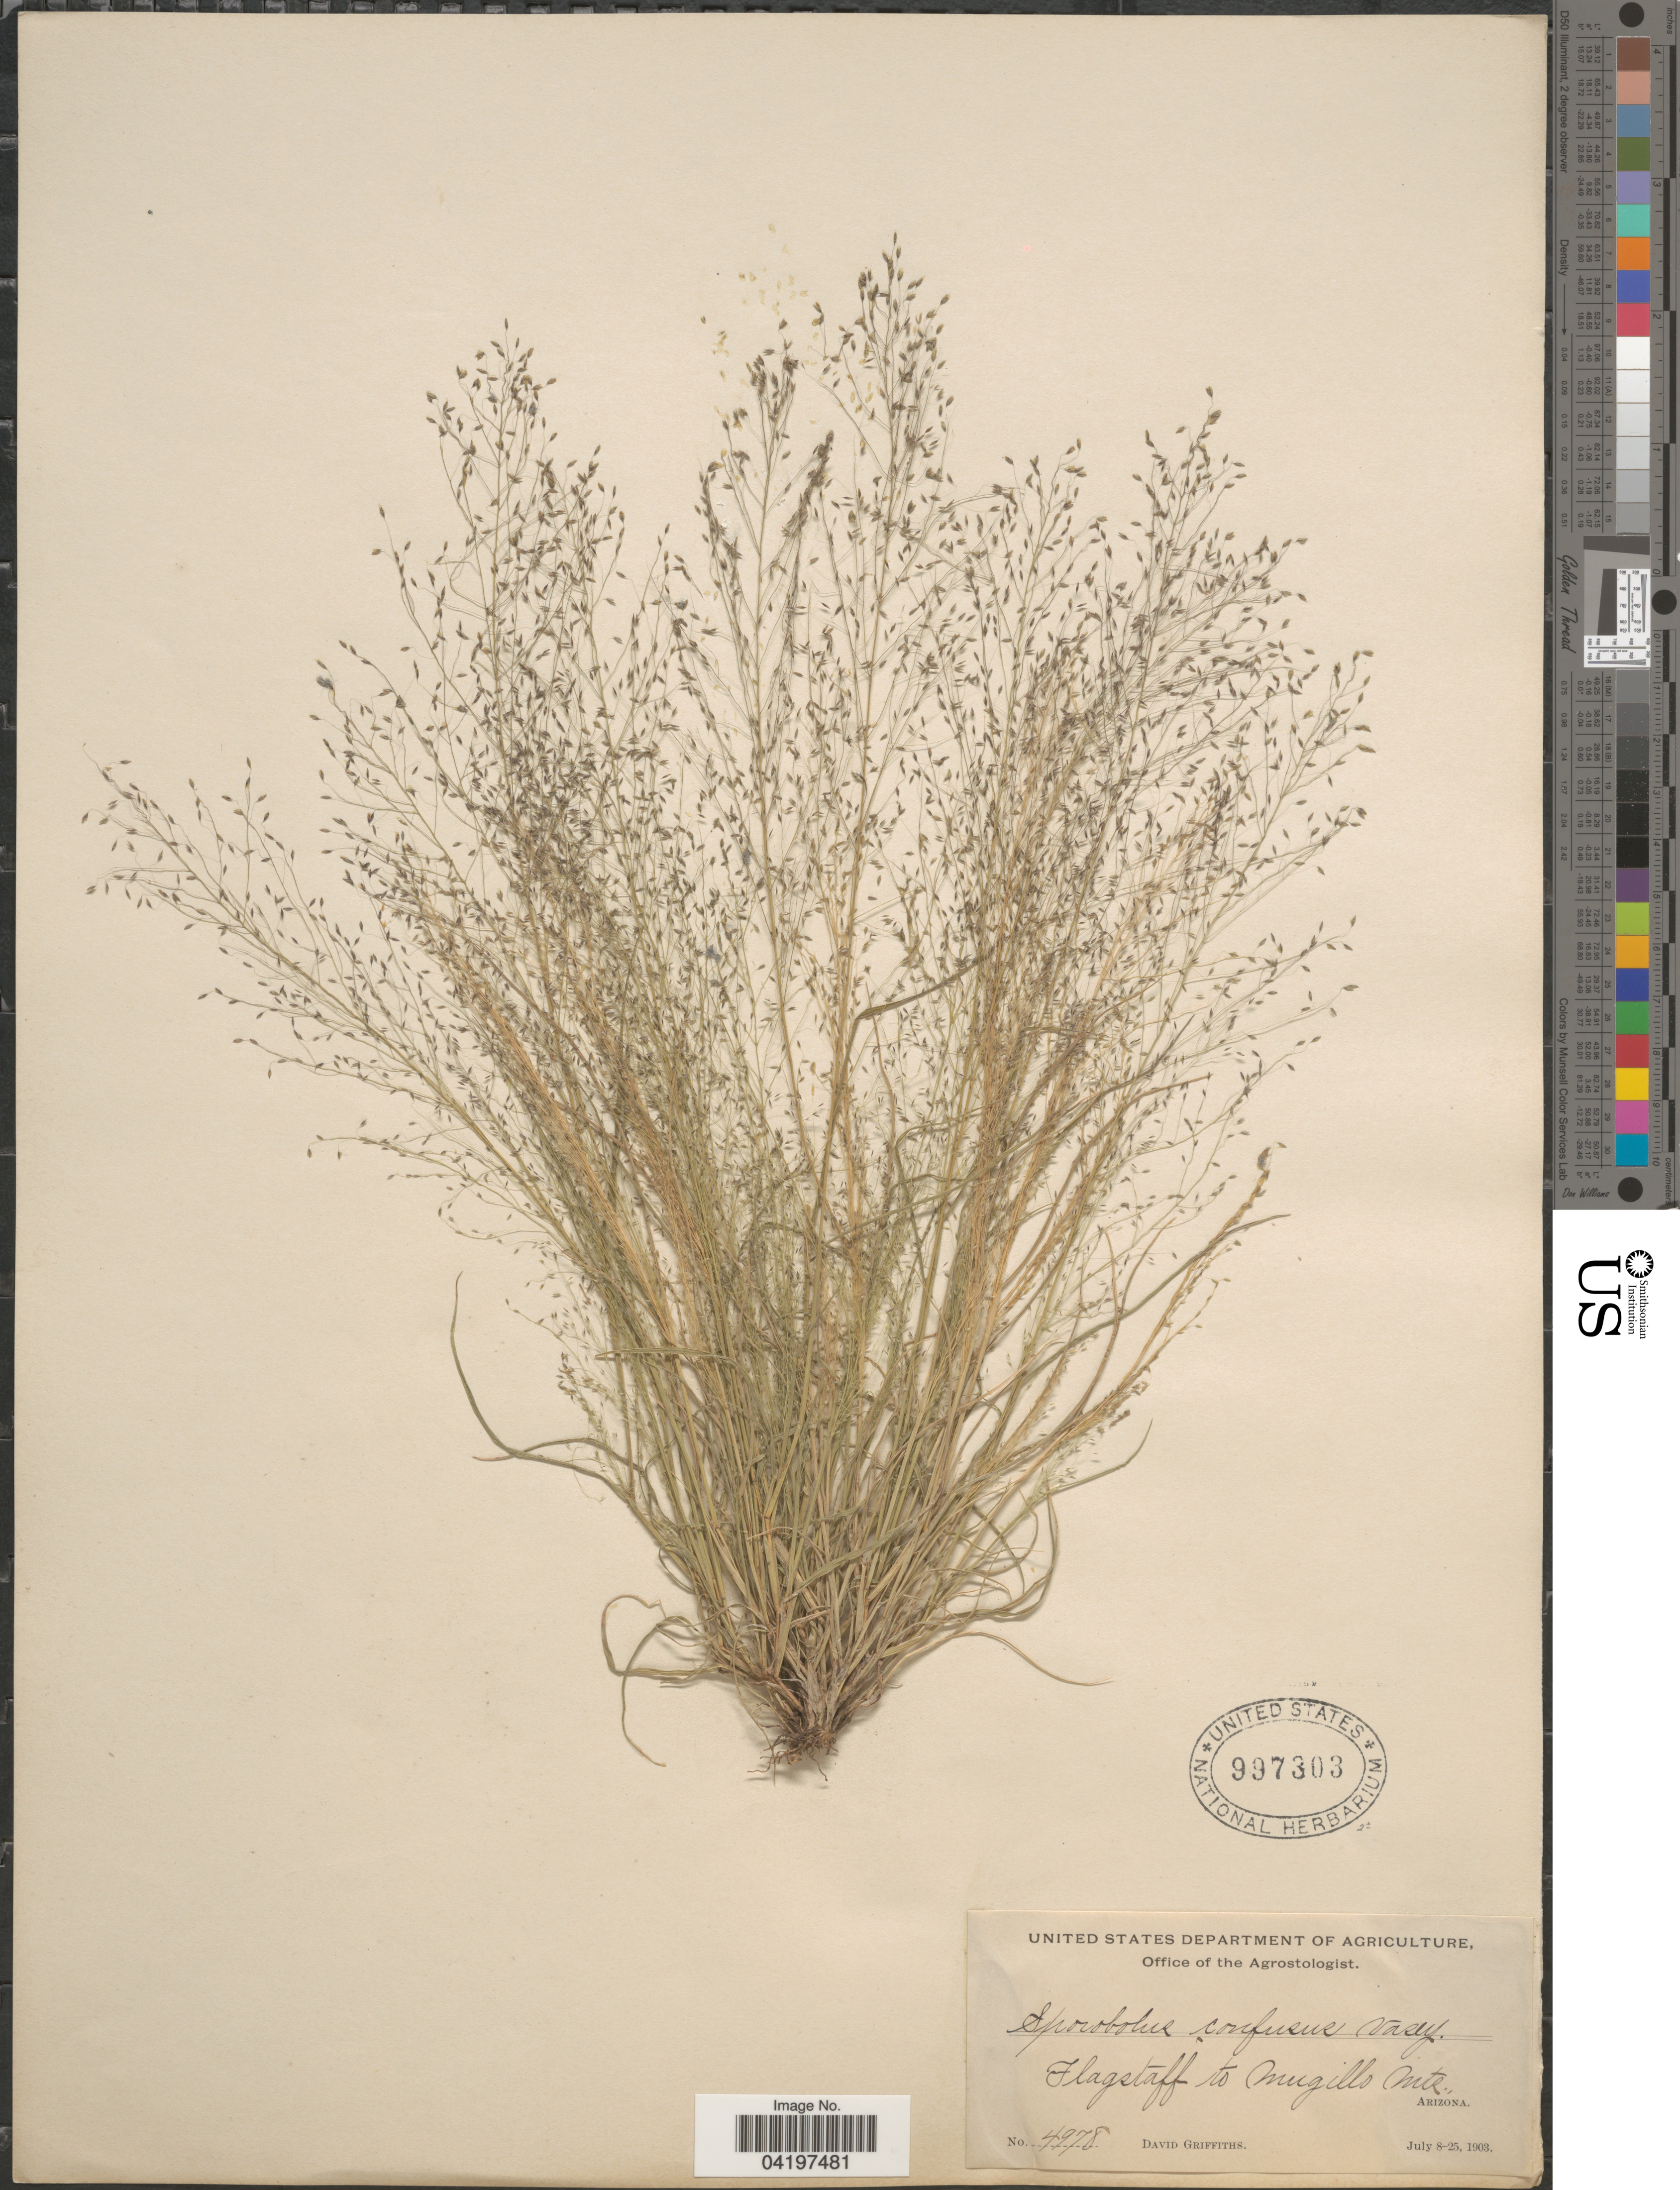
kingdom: Plantae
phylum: Tracheophyta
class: Liliopsida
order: Poales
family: Poaceae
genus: Muhlenbergia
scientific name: Muhlenbergia sinuosa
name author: Swallen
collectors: D. Griffiths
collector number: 4978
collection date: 1903-07-08/1903-07-25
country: United States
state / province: Arizona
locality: Flagstaff to Mugillo Mts.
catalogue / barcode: US 997303